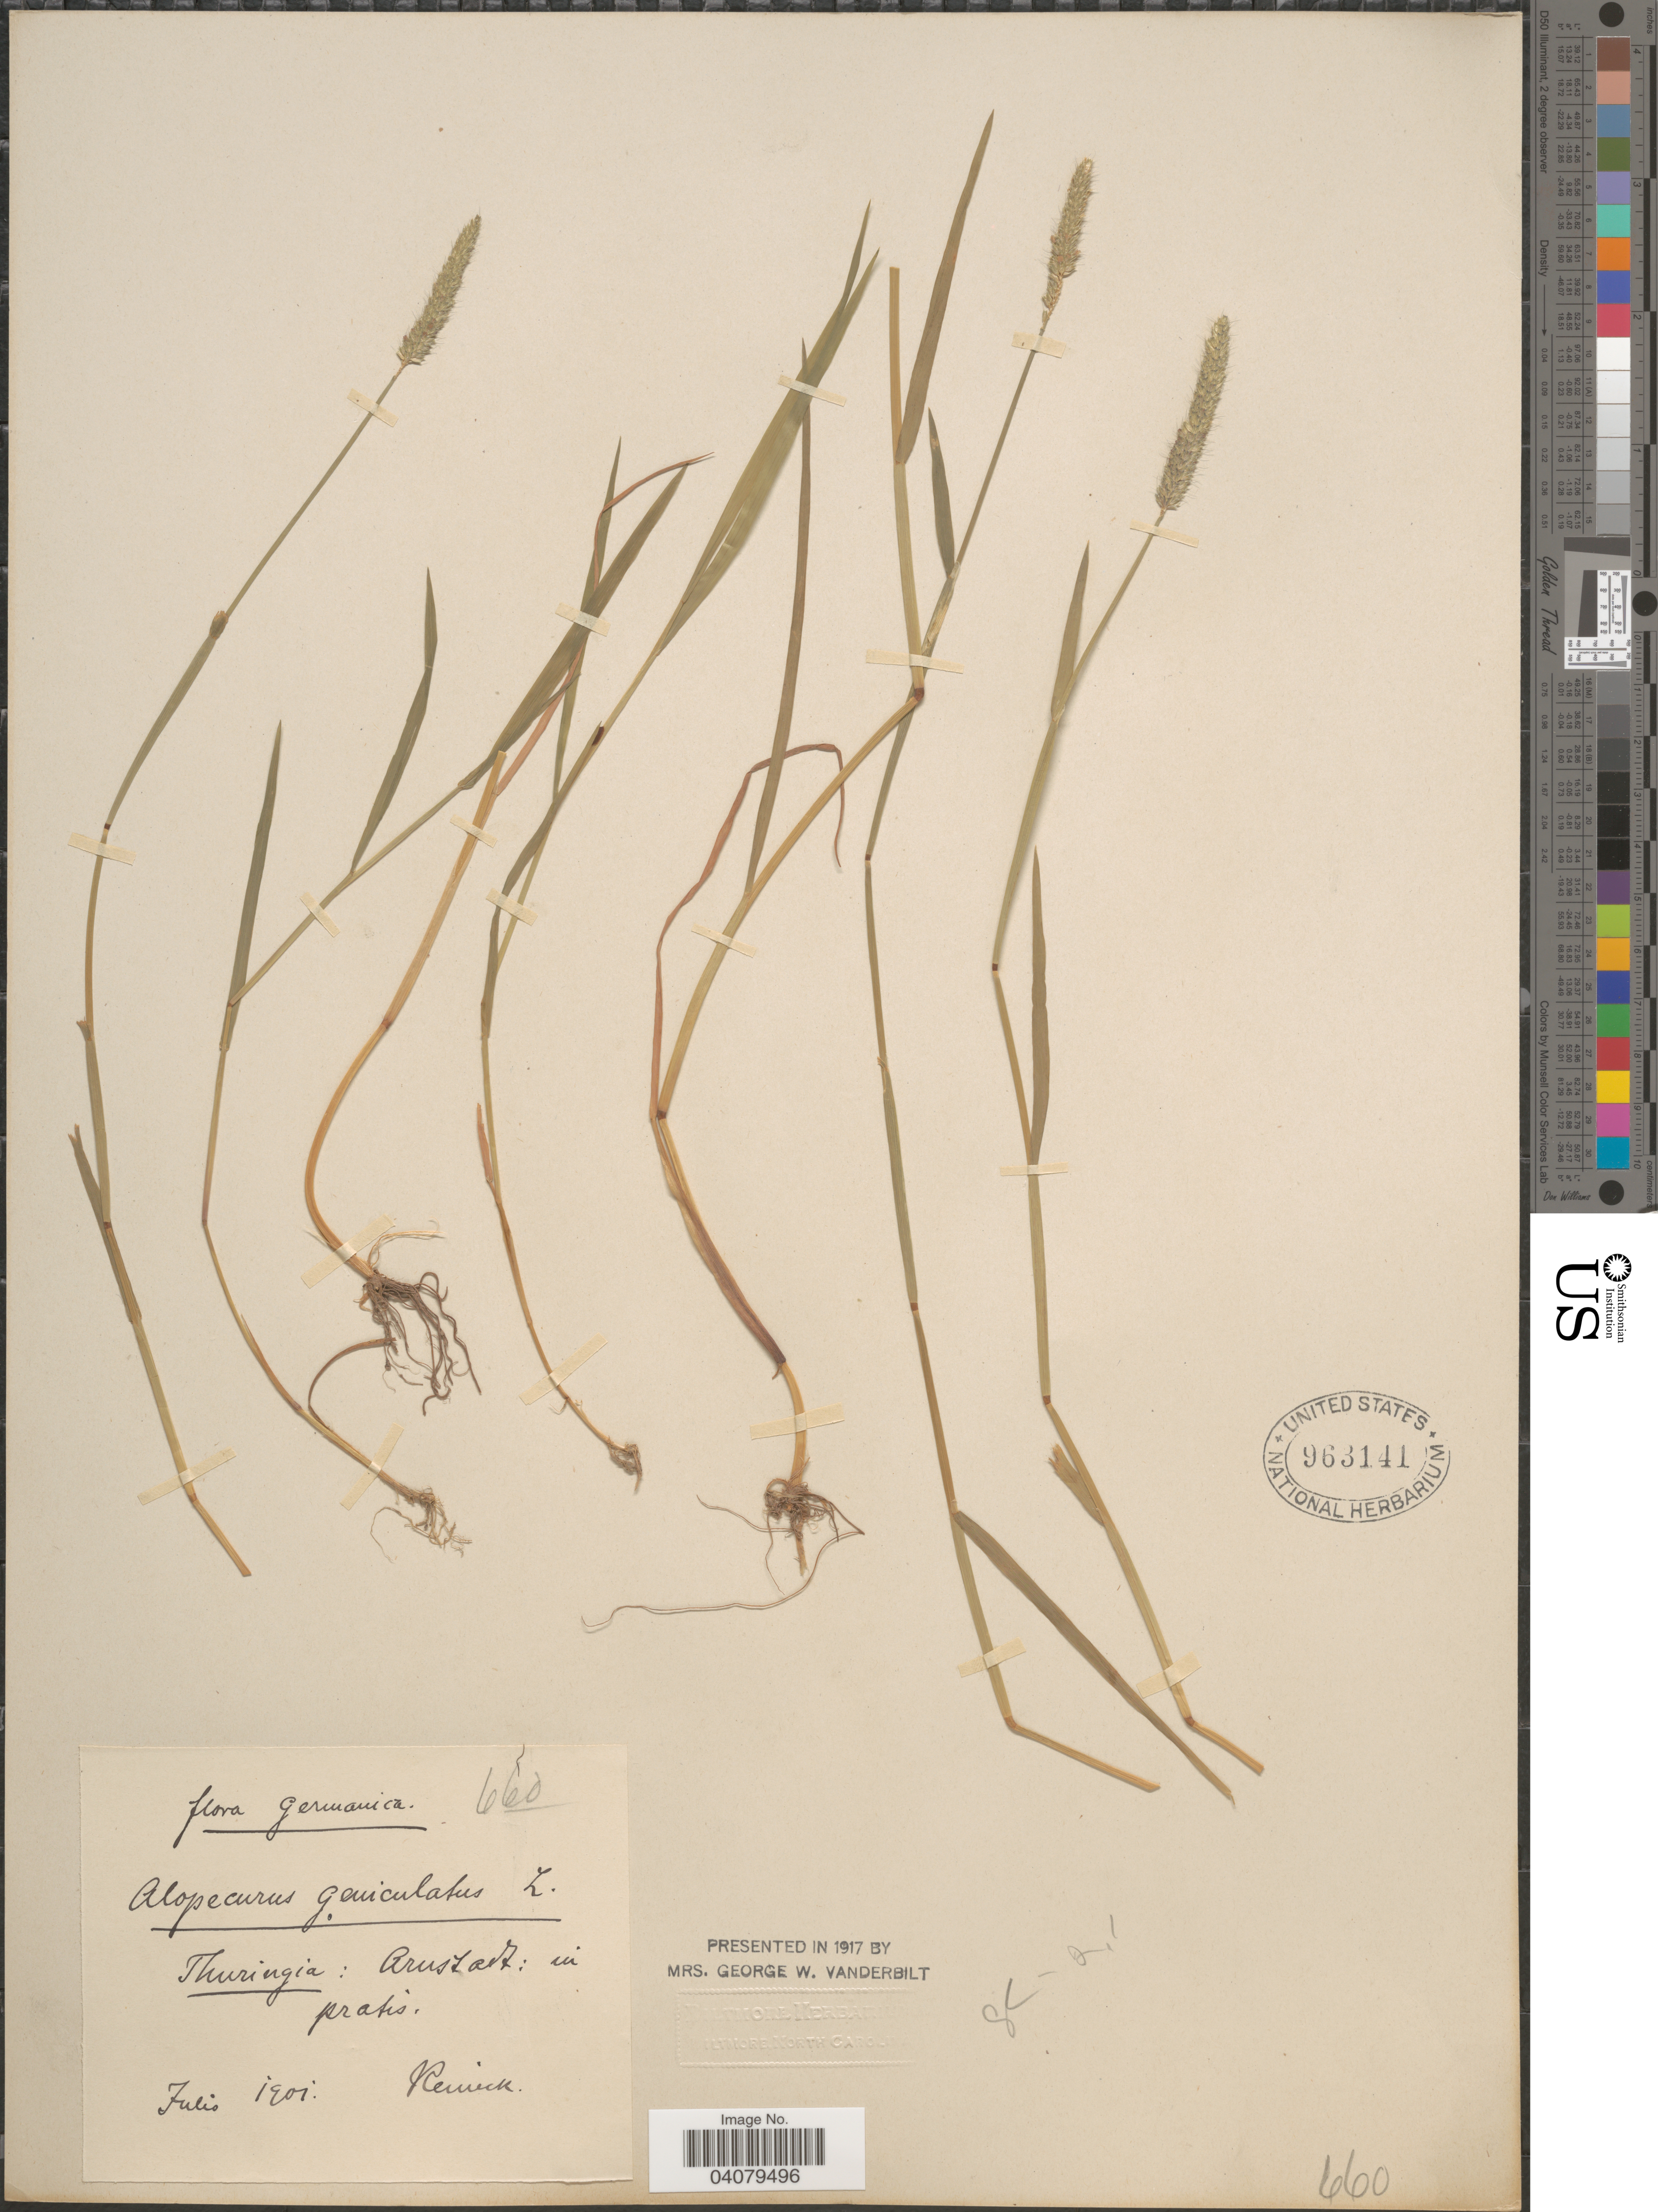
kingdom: Plantae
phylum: Tracheophyta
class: Liliopsida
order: Poales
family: Poaceae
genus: Alopecurus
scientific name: Alopecurus geniculatus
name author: L.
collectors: J. Renick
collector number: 660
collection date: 1901-07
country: Germany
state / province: Thuringia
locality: Thuringia: Arustadt: in pratis.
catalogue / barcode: US 963141